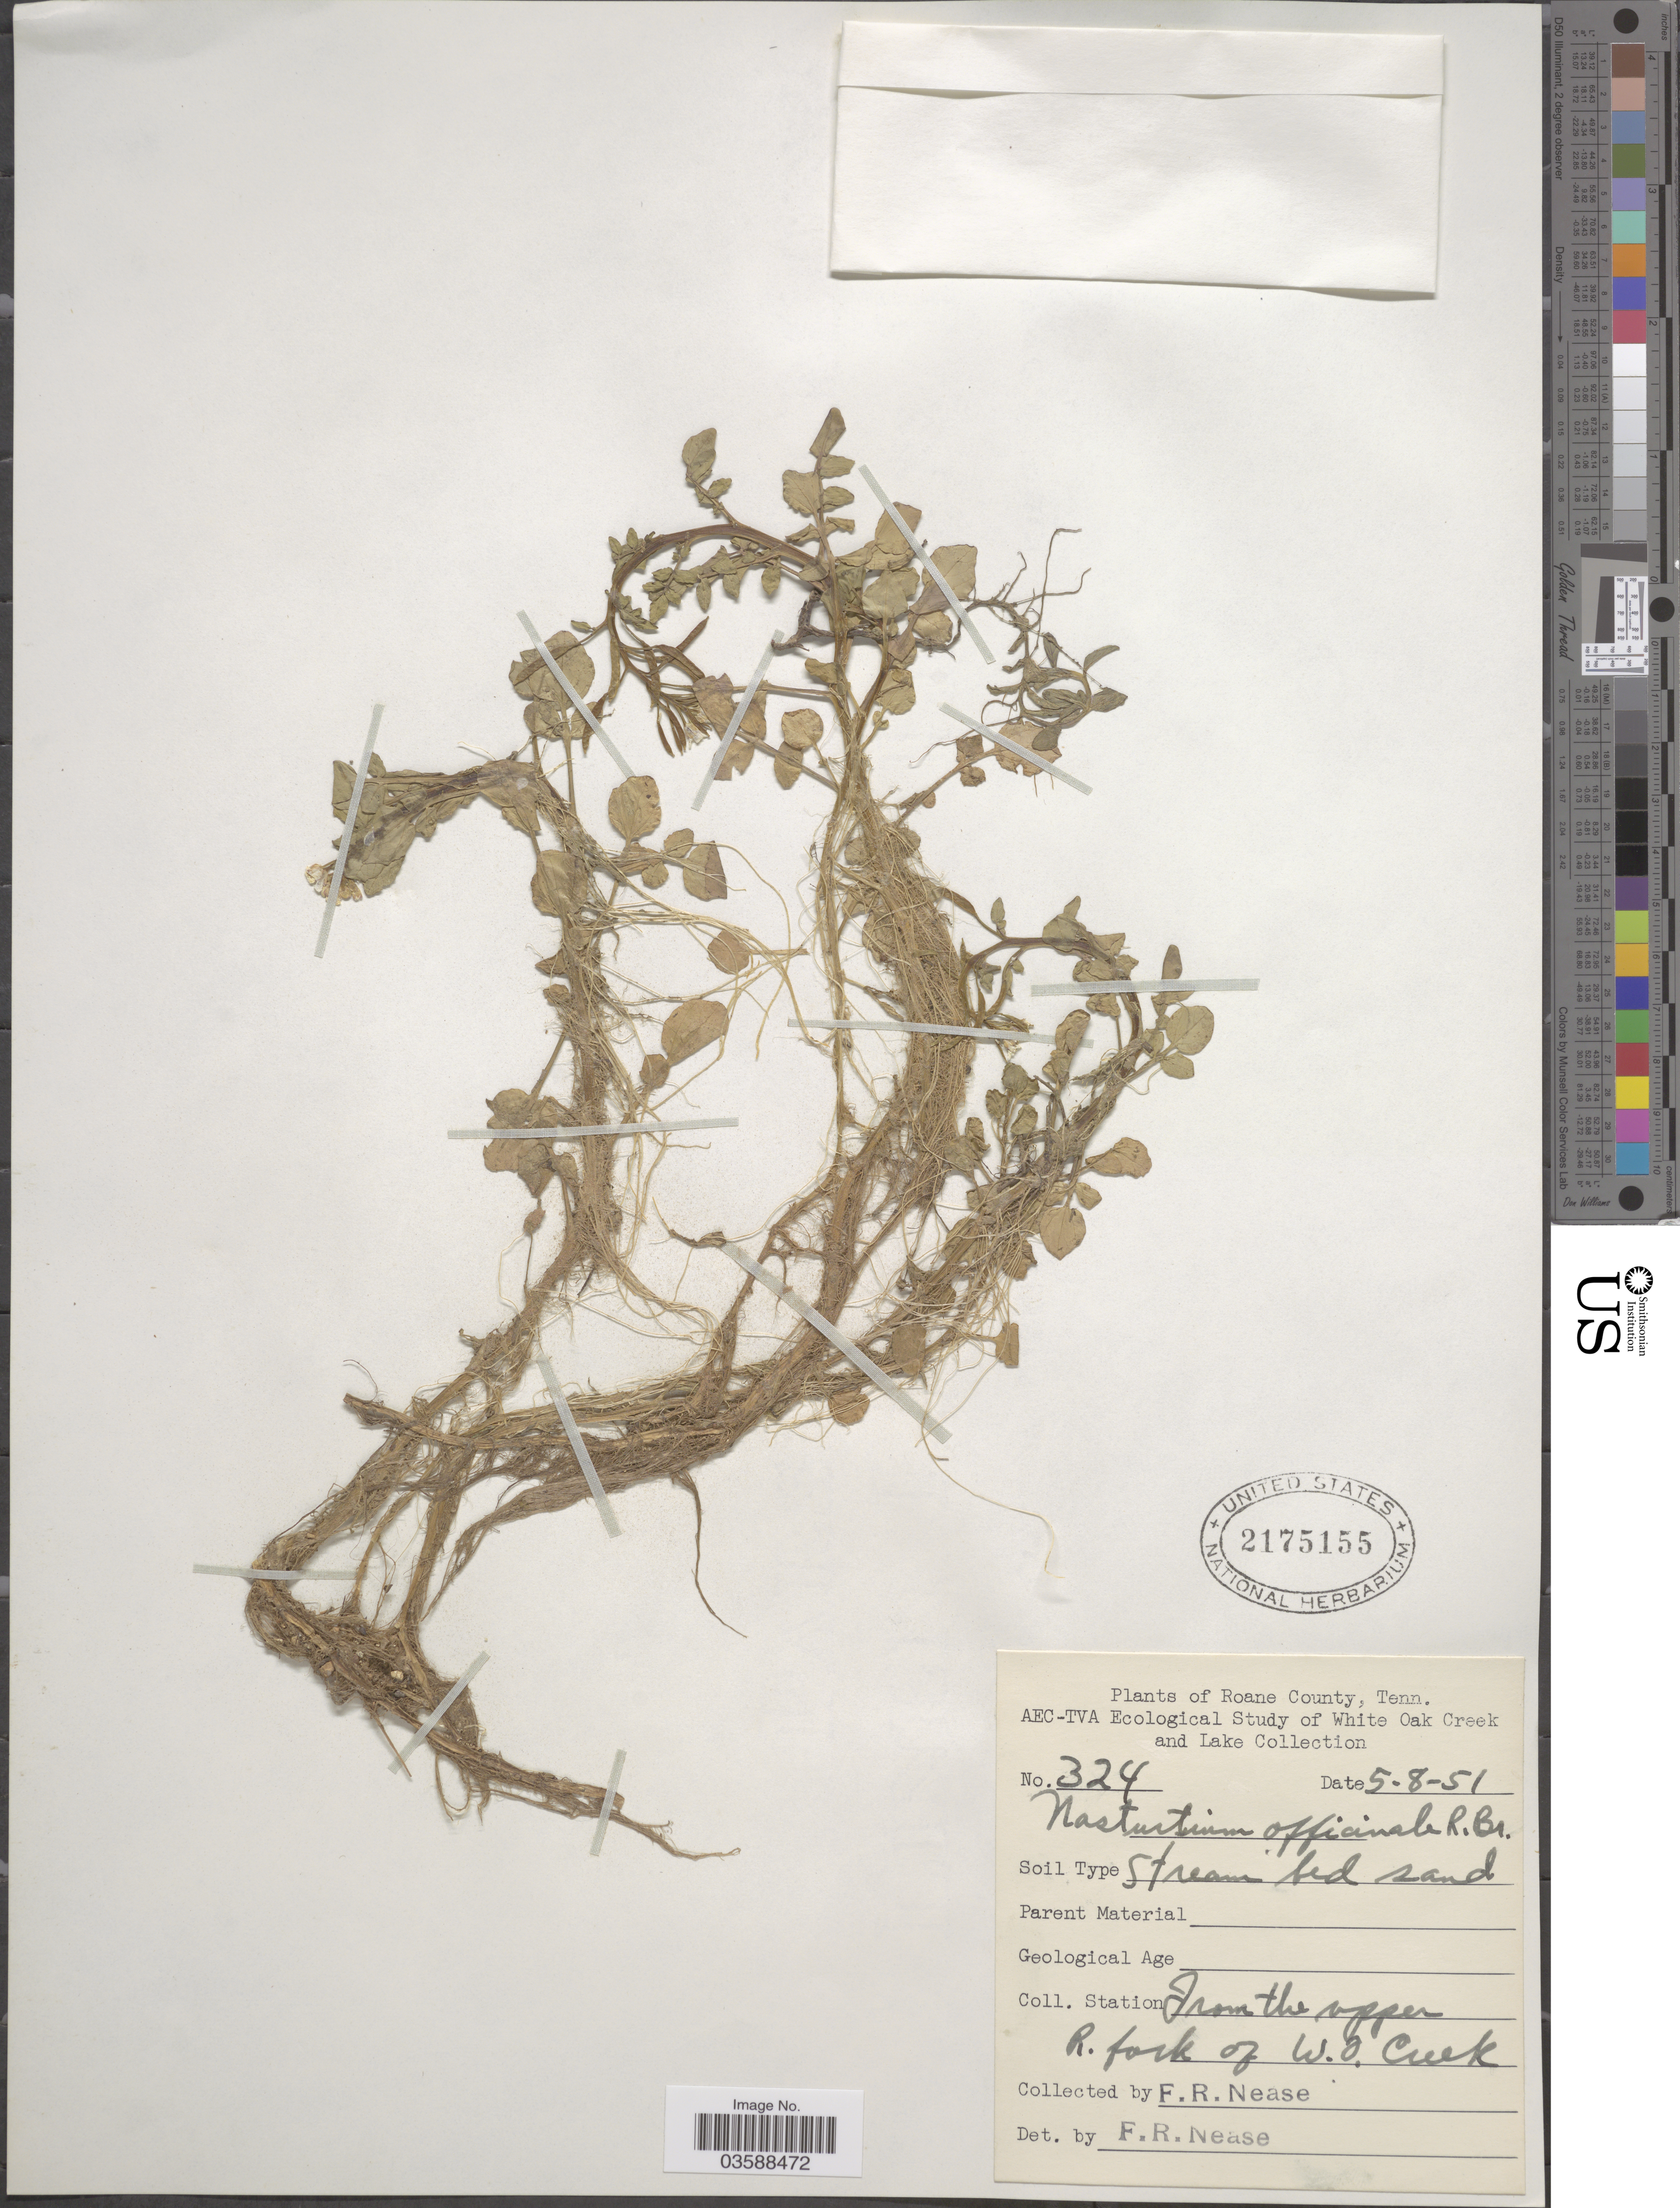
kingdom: Plantae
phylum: Tracheophyta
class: Magnoliopsida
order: Brassicales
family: Brassicaceae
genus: Nasturtium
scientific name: Nasturtium officinale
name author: R. Br.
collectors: F. Nease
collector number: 324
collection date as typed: Transcribed d/m/y: 8/5/51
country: United States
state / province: Tennessee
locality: Roane County. From the upper R. fork of W.O. Creek.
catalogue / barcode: US 2175155